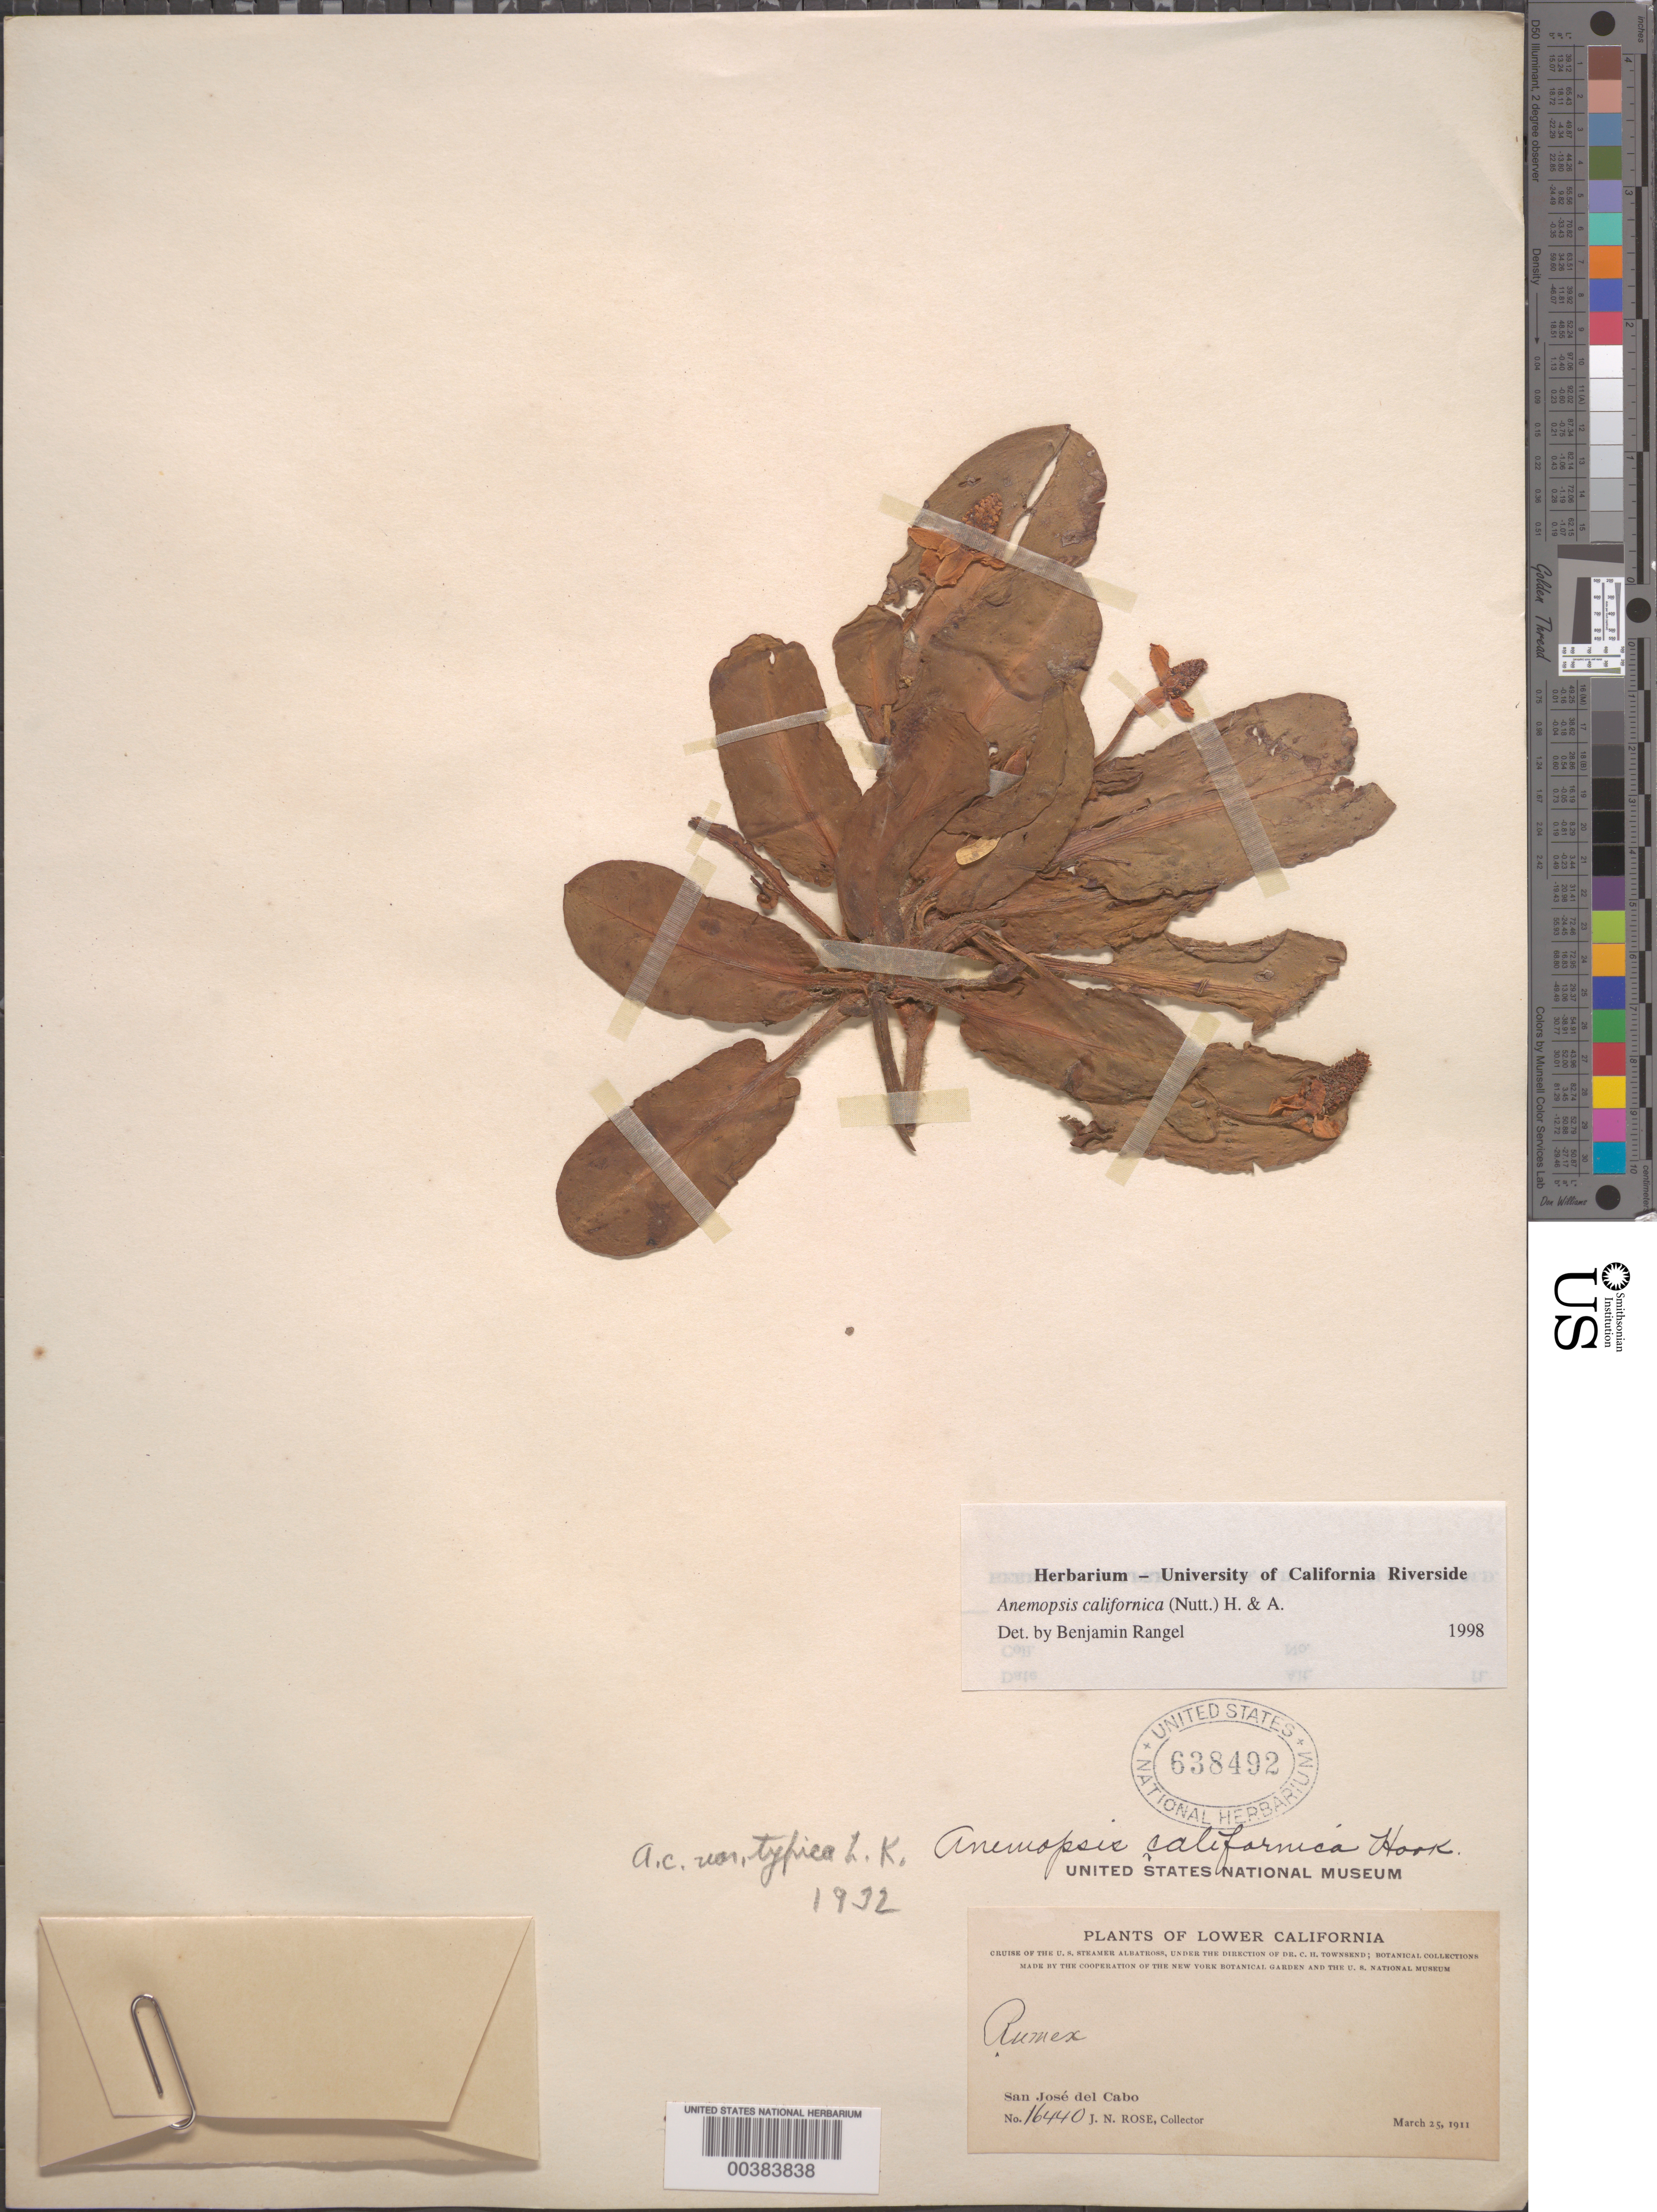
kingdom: Plantae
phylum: Tracheophyta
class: Magnoliopsida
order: Piperales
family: Saururaceae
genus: Anemopsis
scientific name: Anemopsis californica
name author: (Nutt.) Hook. & Arn.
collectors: J. N. Rose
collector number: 16440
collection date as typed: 25 Mar 1911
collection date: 1911-03-25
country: Mexico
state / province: Baja California Sur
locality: San José del Cabo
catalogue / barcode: US 638492